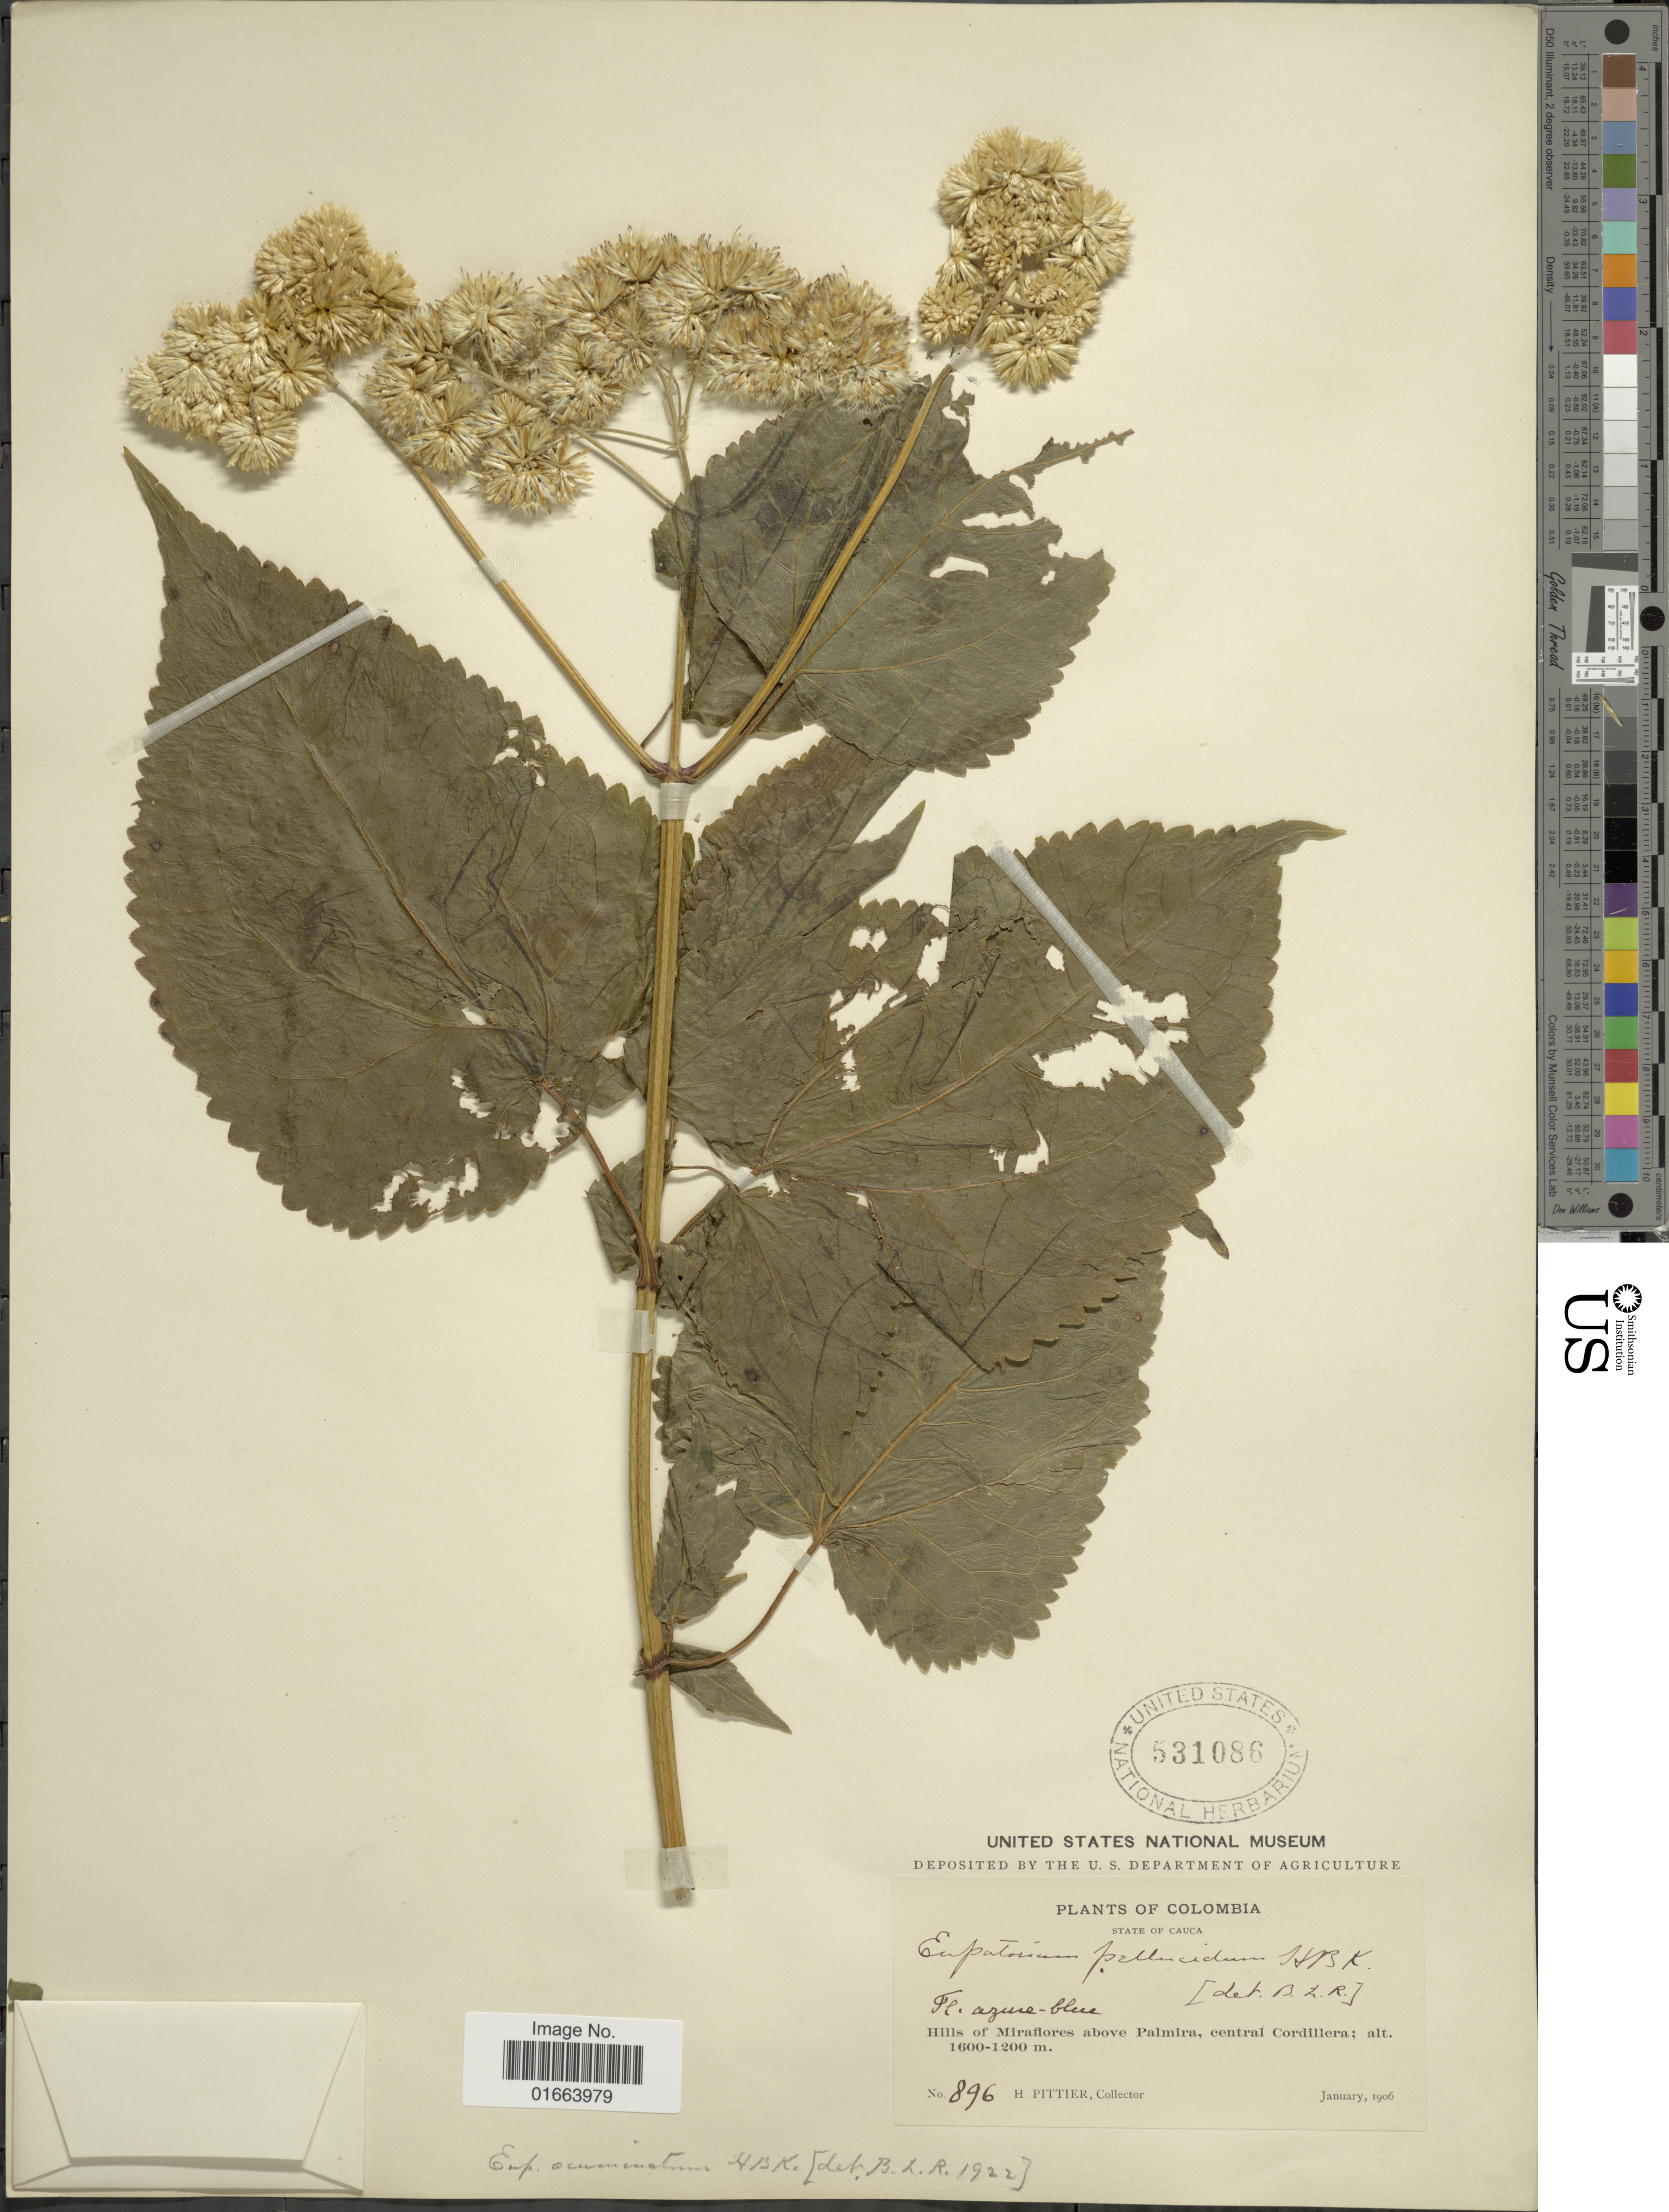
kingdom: Plantae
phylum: Tracheophyta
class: Magnoliopsida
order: Asterales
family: Asteraceae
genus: Critoniella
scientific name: Critoniella acuminata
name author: (Kunth) R.M. King & H. Rob.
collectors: H. F. Pittier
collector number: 896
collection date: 1906-01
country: Colombia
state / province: Cauca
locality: Hills of Miraflores above Palmira, central Cordillera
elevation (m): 1200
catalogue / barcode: US 531086